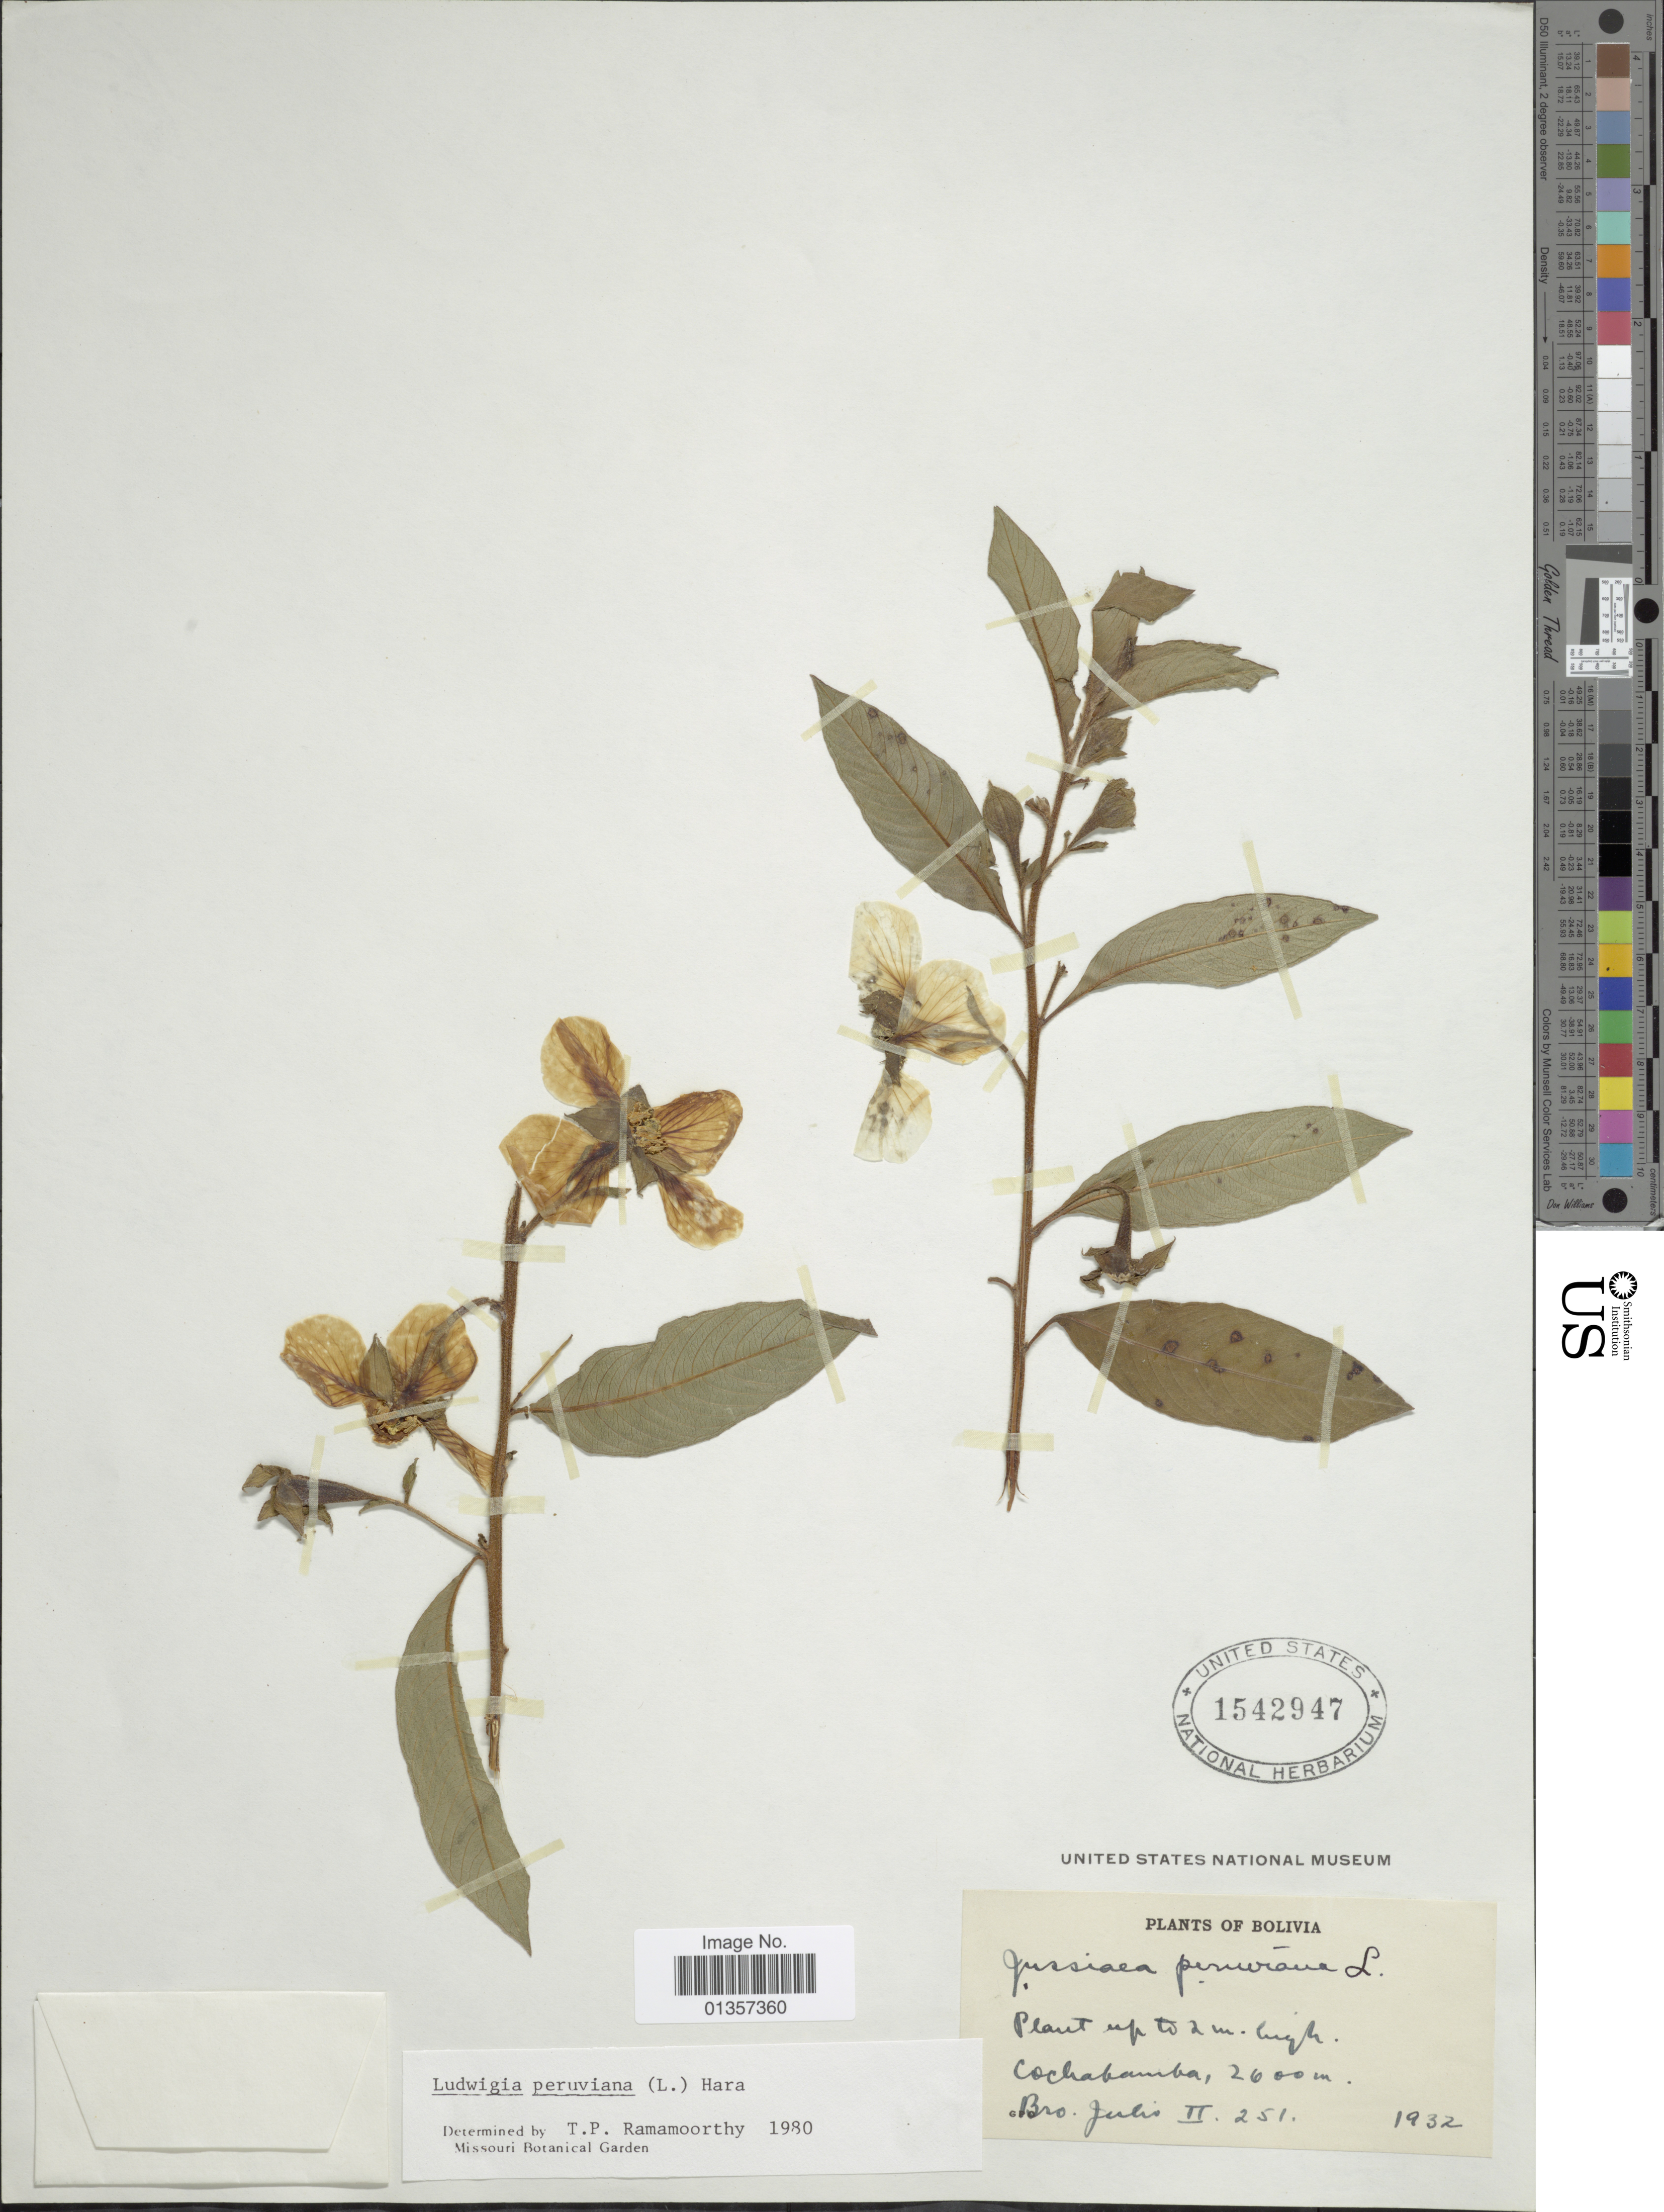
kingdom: Plantae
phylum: Tracheophyta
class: Magnoliopsida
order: Myrtales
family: Onagraceae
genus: Ludwigia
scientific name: Ludwigia peruviana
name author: (L.) H. Hara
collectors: Bro. Julio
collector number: II251*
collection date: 1932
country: Bolivia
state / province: Cochabamba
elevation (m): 2600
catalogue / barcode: US 1542947